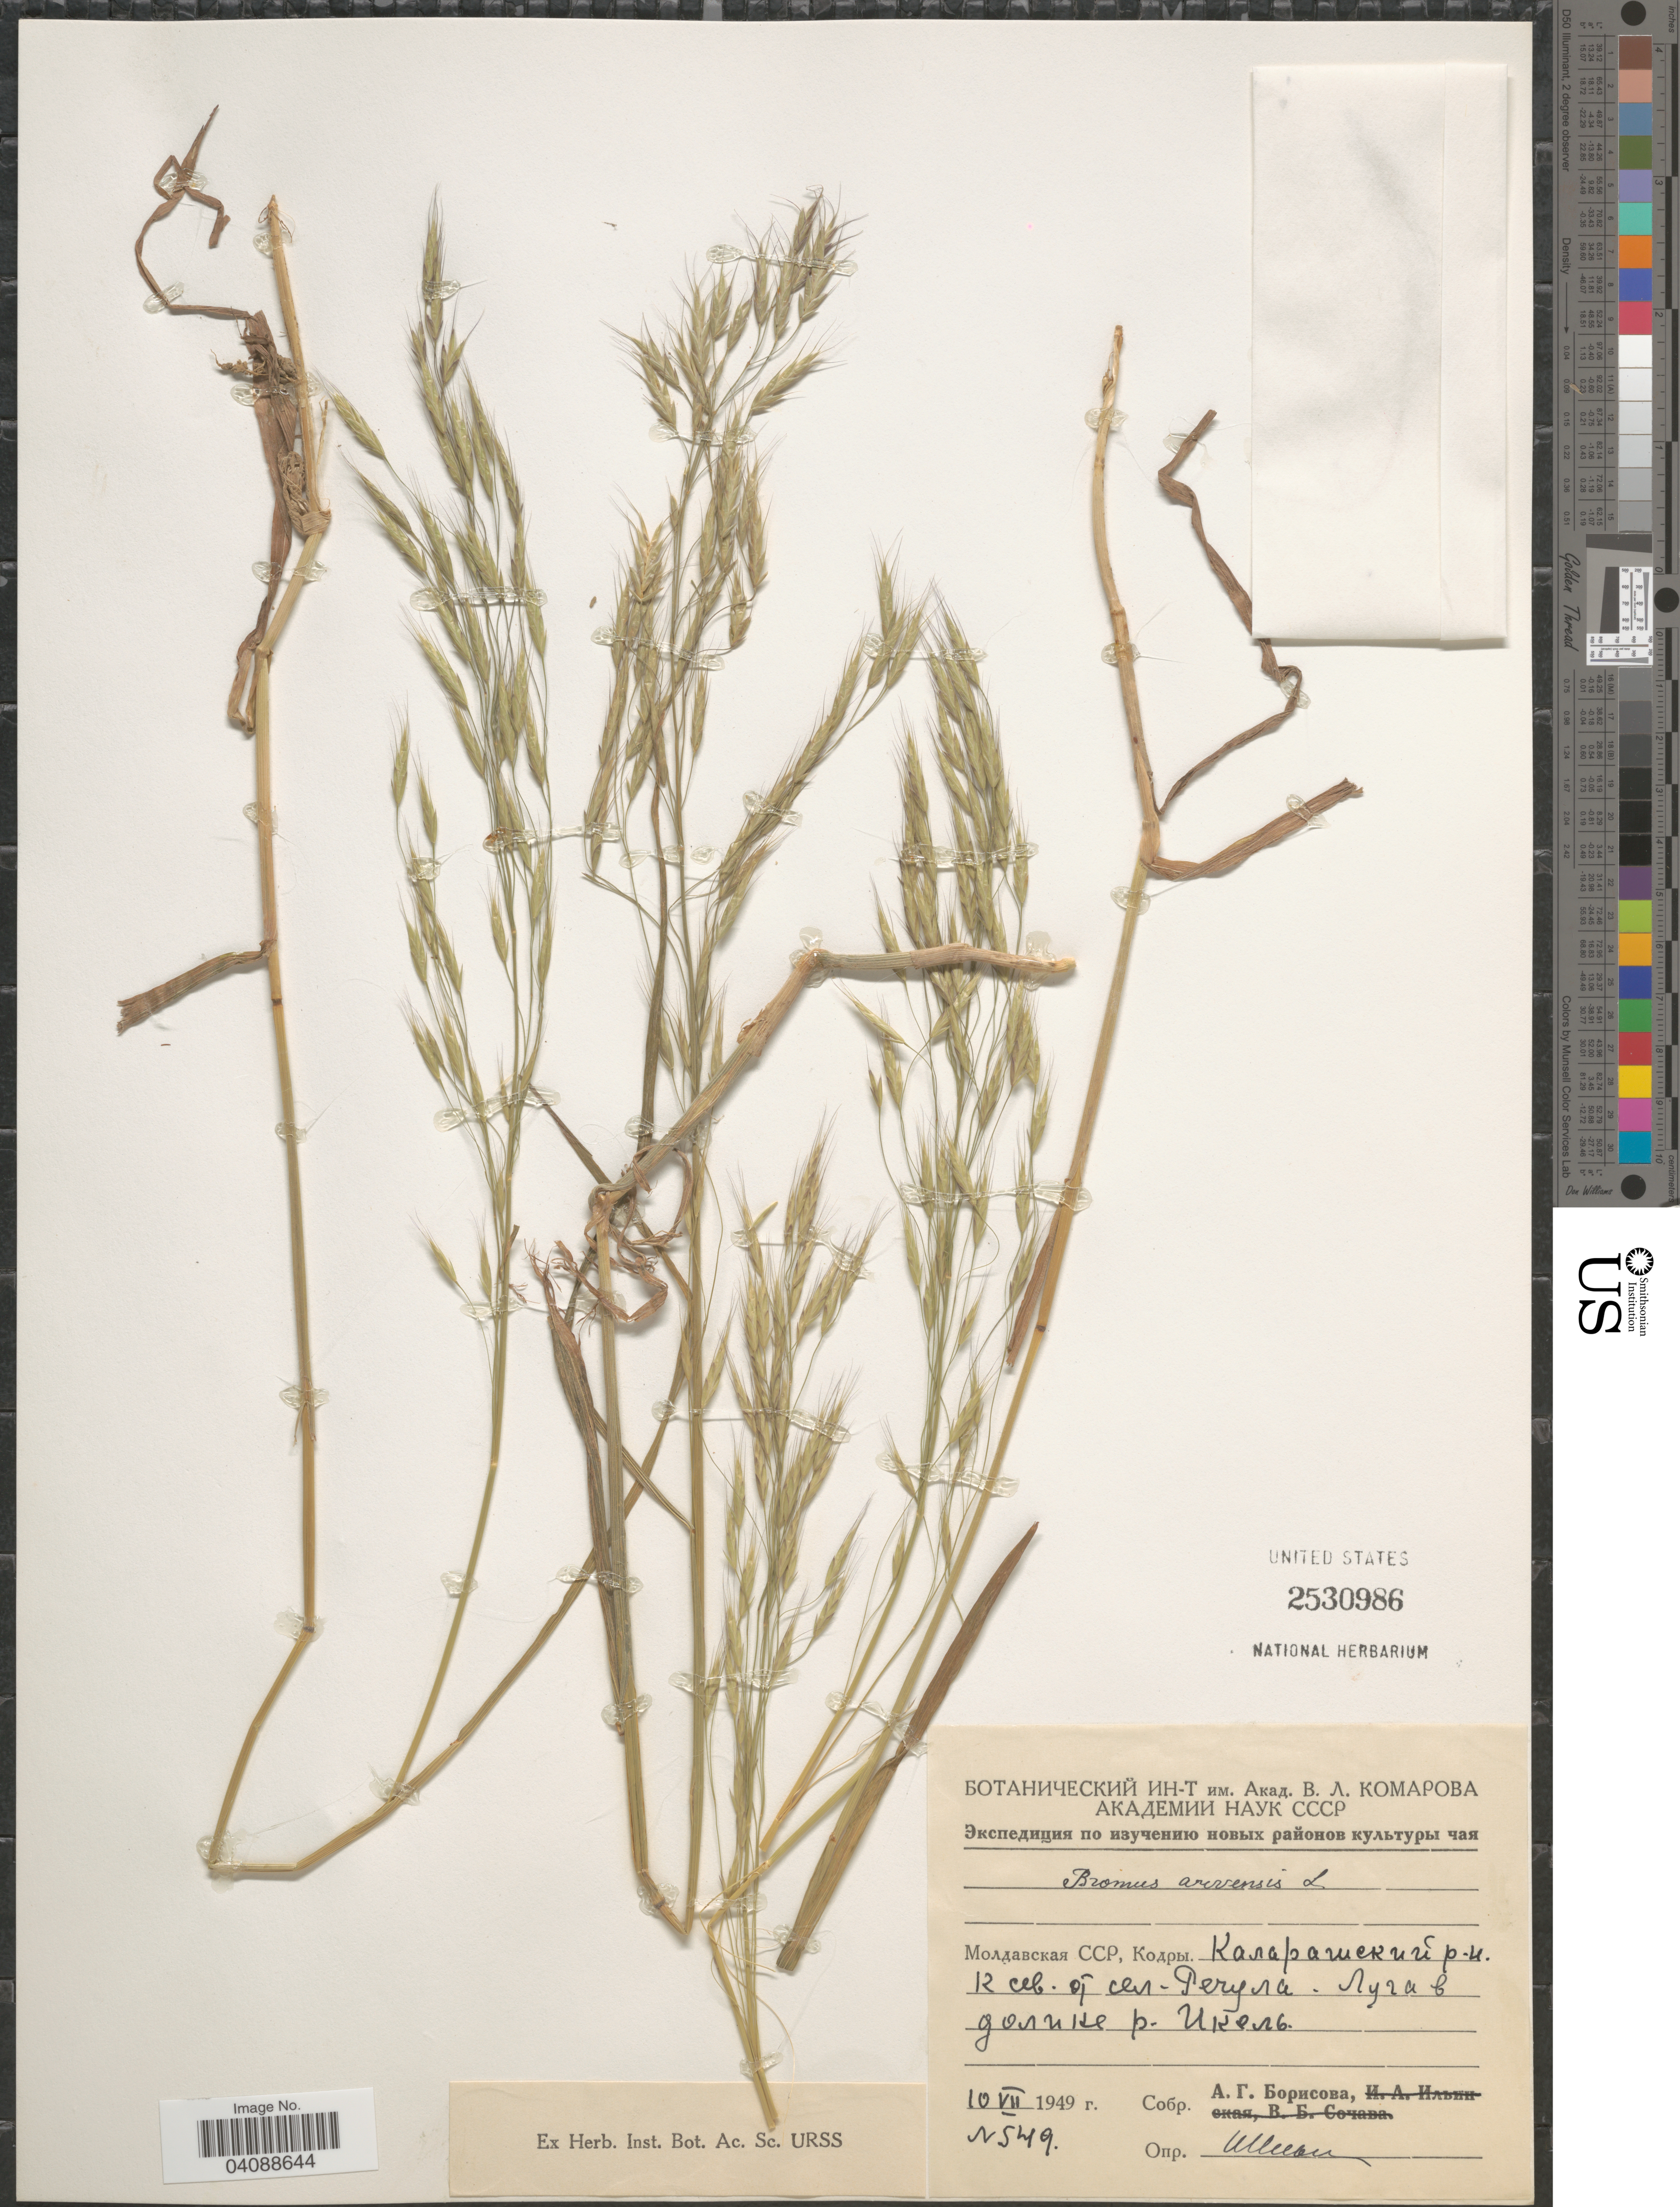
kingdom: Plantae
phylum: Tracheophyta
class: Liliopsida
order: Poales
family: Poaceae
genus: Bromus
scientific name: Bromus arvensis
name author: L.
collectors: A. Borisova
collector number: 549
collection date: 1949-07-10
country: Moldova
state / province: Calarasi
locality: N of village Raciula, valley of river Ikel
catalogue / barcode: US 2530986